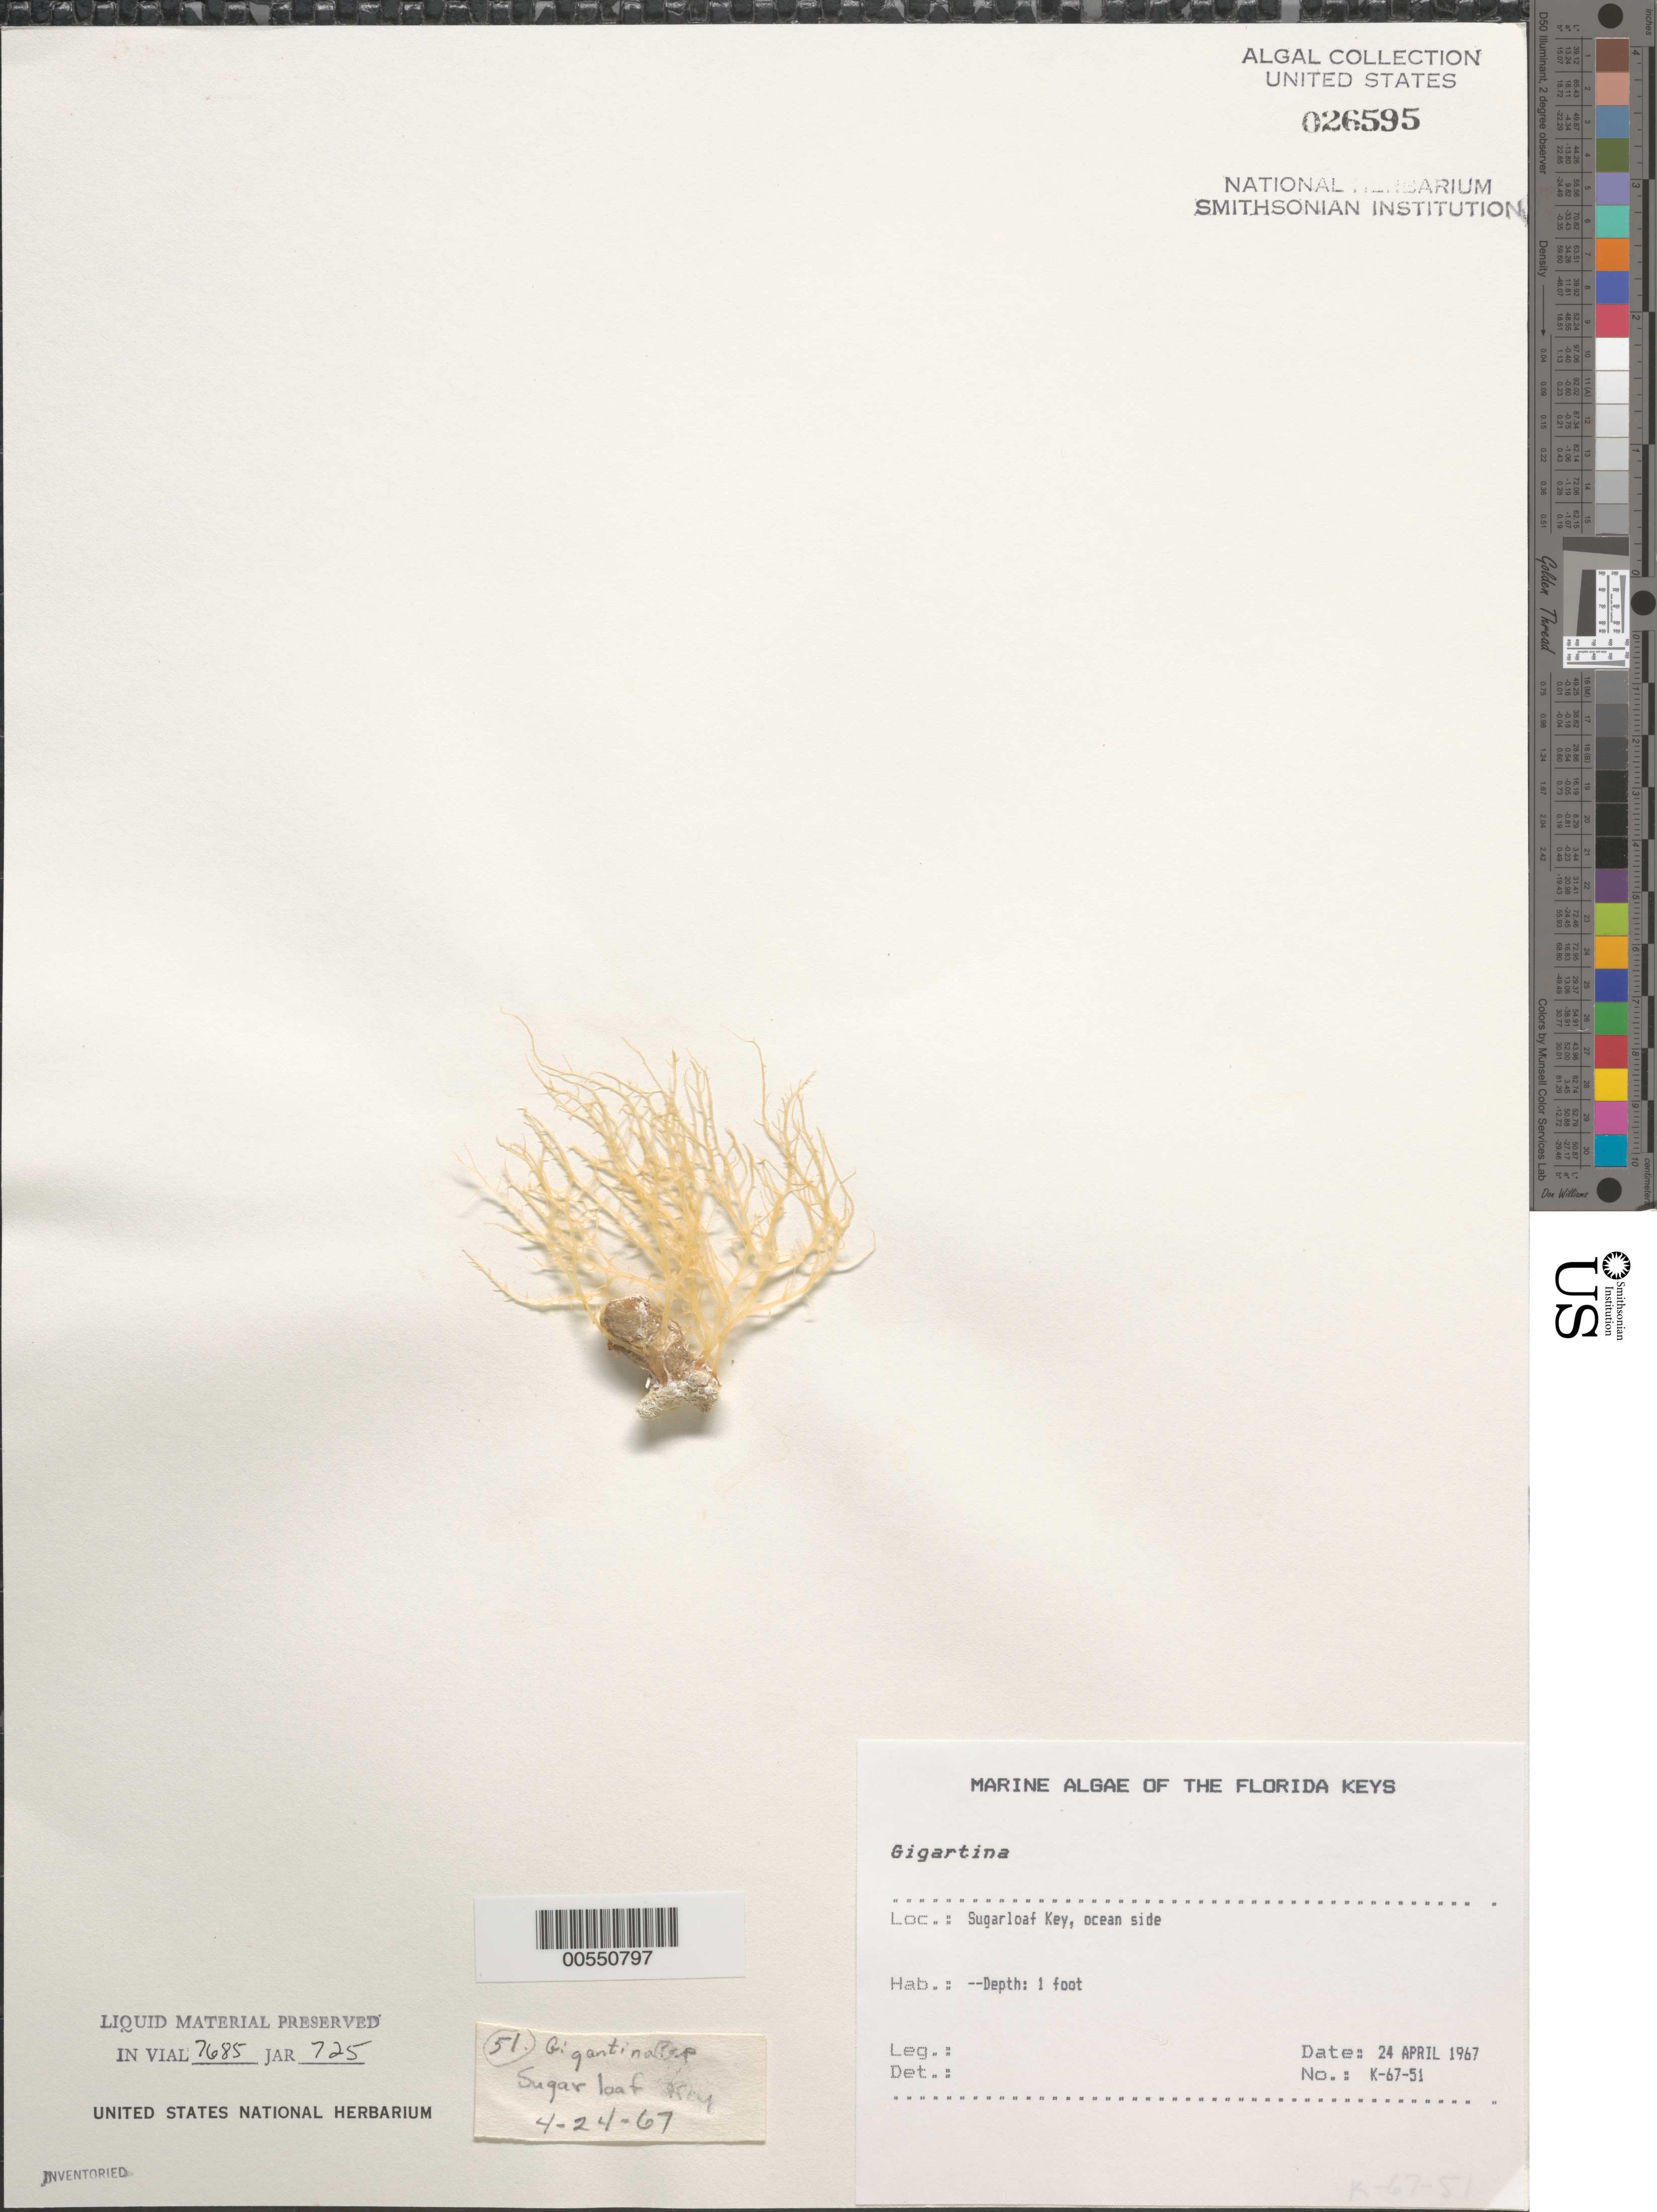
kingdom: Plantae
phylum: Rhodophyta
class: Florideophyceae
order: Gigartinales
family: Gigartinaceae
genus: Gigartina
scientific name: Gigartina sp.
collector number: K-67-51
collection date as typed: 24 Apr 1967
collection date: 1967-04-24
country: United States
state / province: Florida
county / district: Monroe County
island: Sugarloaf Key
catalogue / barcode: US 26595